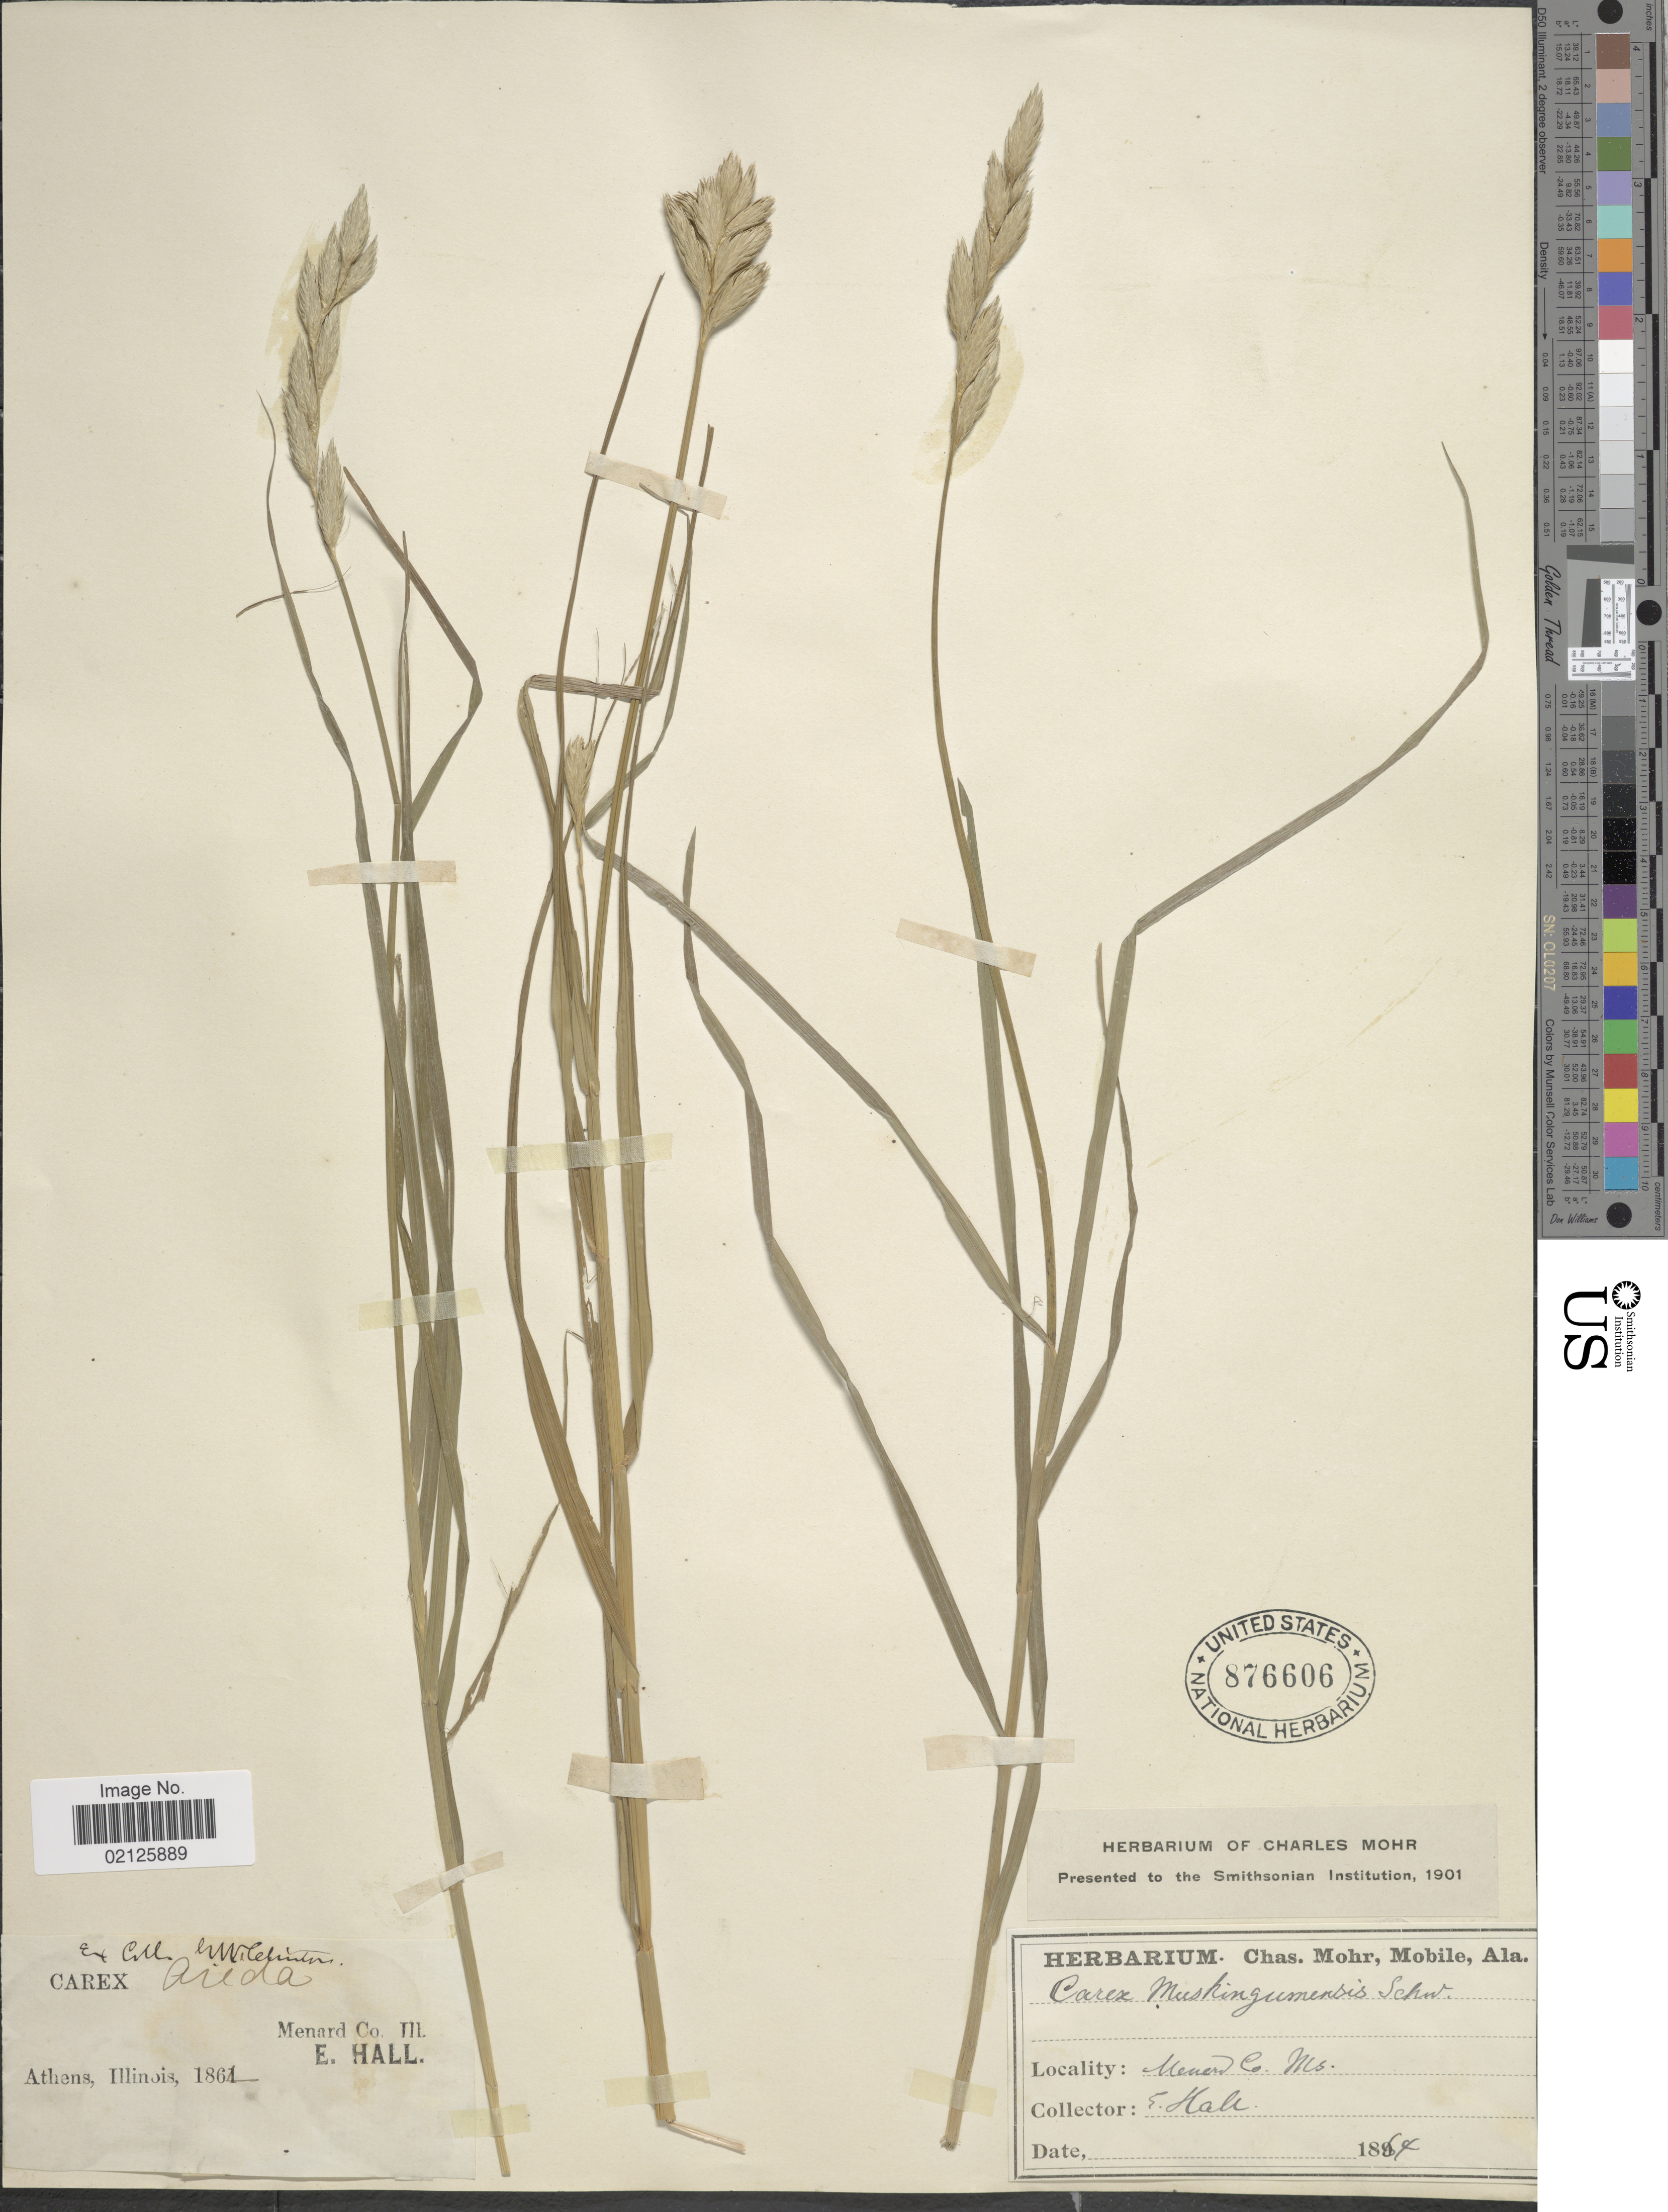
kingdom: Plantae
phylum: Tracheophyta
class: Liliopsida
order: Poales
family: Cyperaceae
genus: Carex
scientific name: Carex muskingumensis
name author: Schwein.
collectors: E. Hall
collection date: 1864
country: United States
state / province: Illinois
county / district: Menard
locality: Athens, Menard Co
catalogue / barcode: US 876606